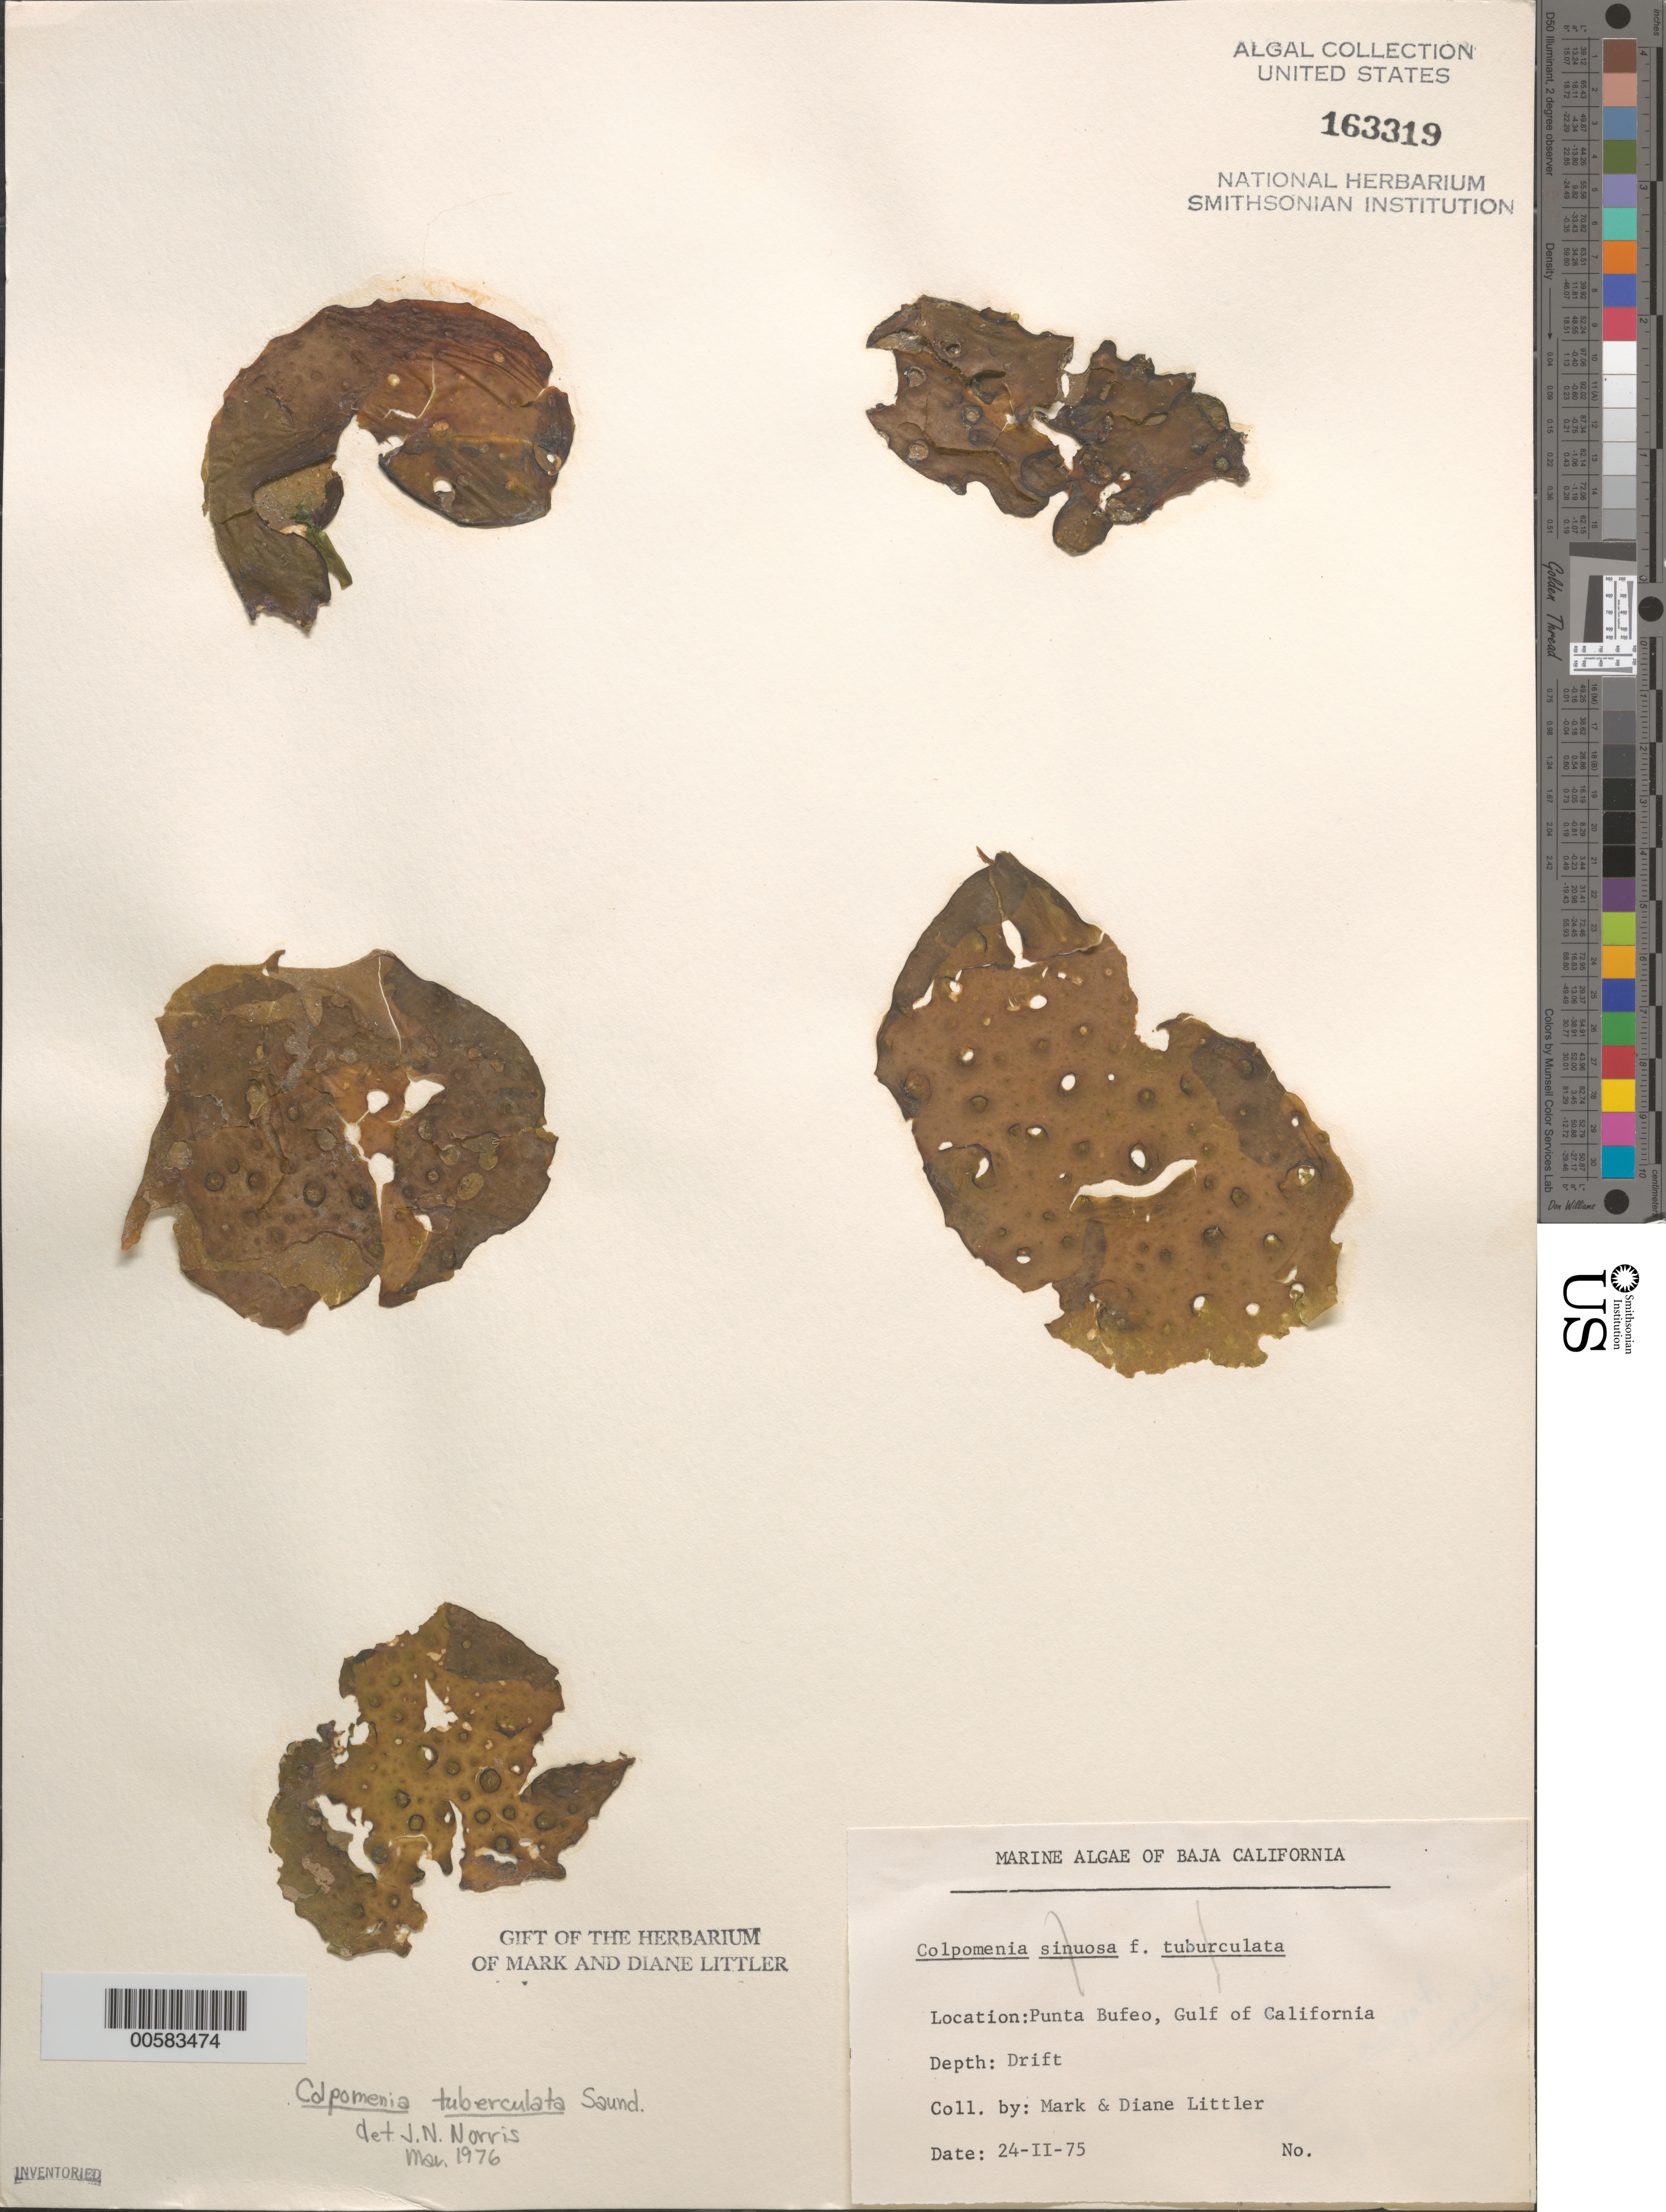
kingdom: Chromista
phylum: Ochrophyta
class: Phaeophyceae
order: Scytosiphonales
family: Scytosiphonaceae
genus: Colpomenia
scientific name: Colpomenia tuberculata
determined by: Norris, James N.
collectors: M. M. Littler & D. S. Littler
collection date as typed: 24 Feb 1975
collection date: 1975-02-24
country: Mexico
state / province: Baja California Norte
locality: Punta Bufeo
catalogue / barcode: US 163319